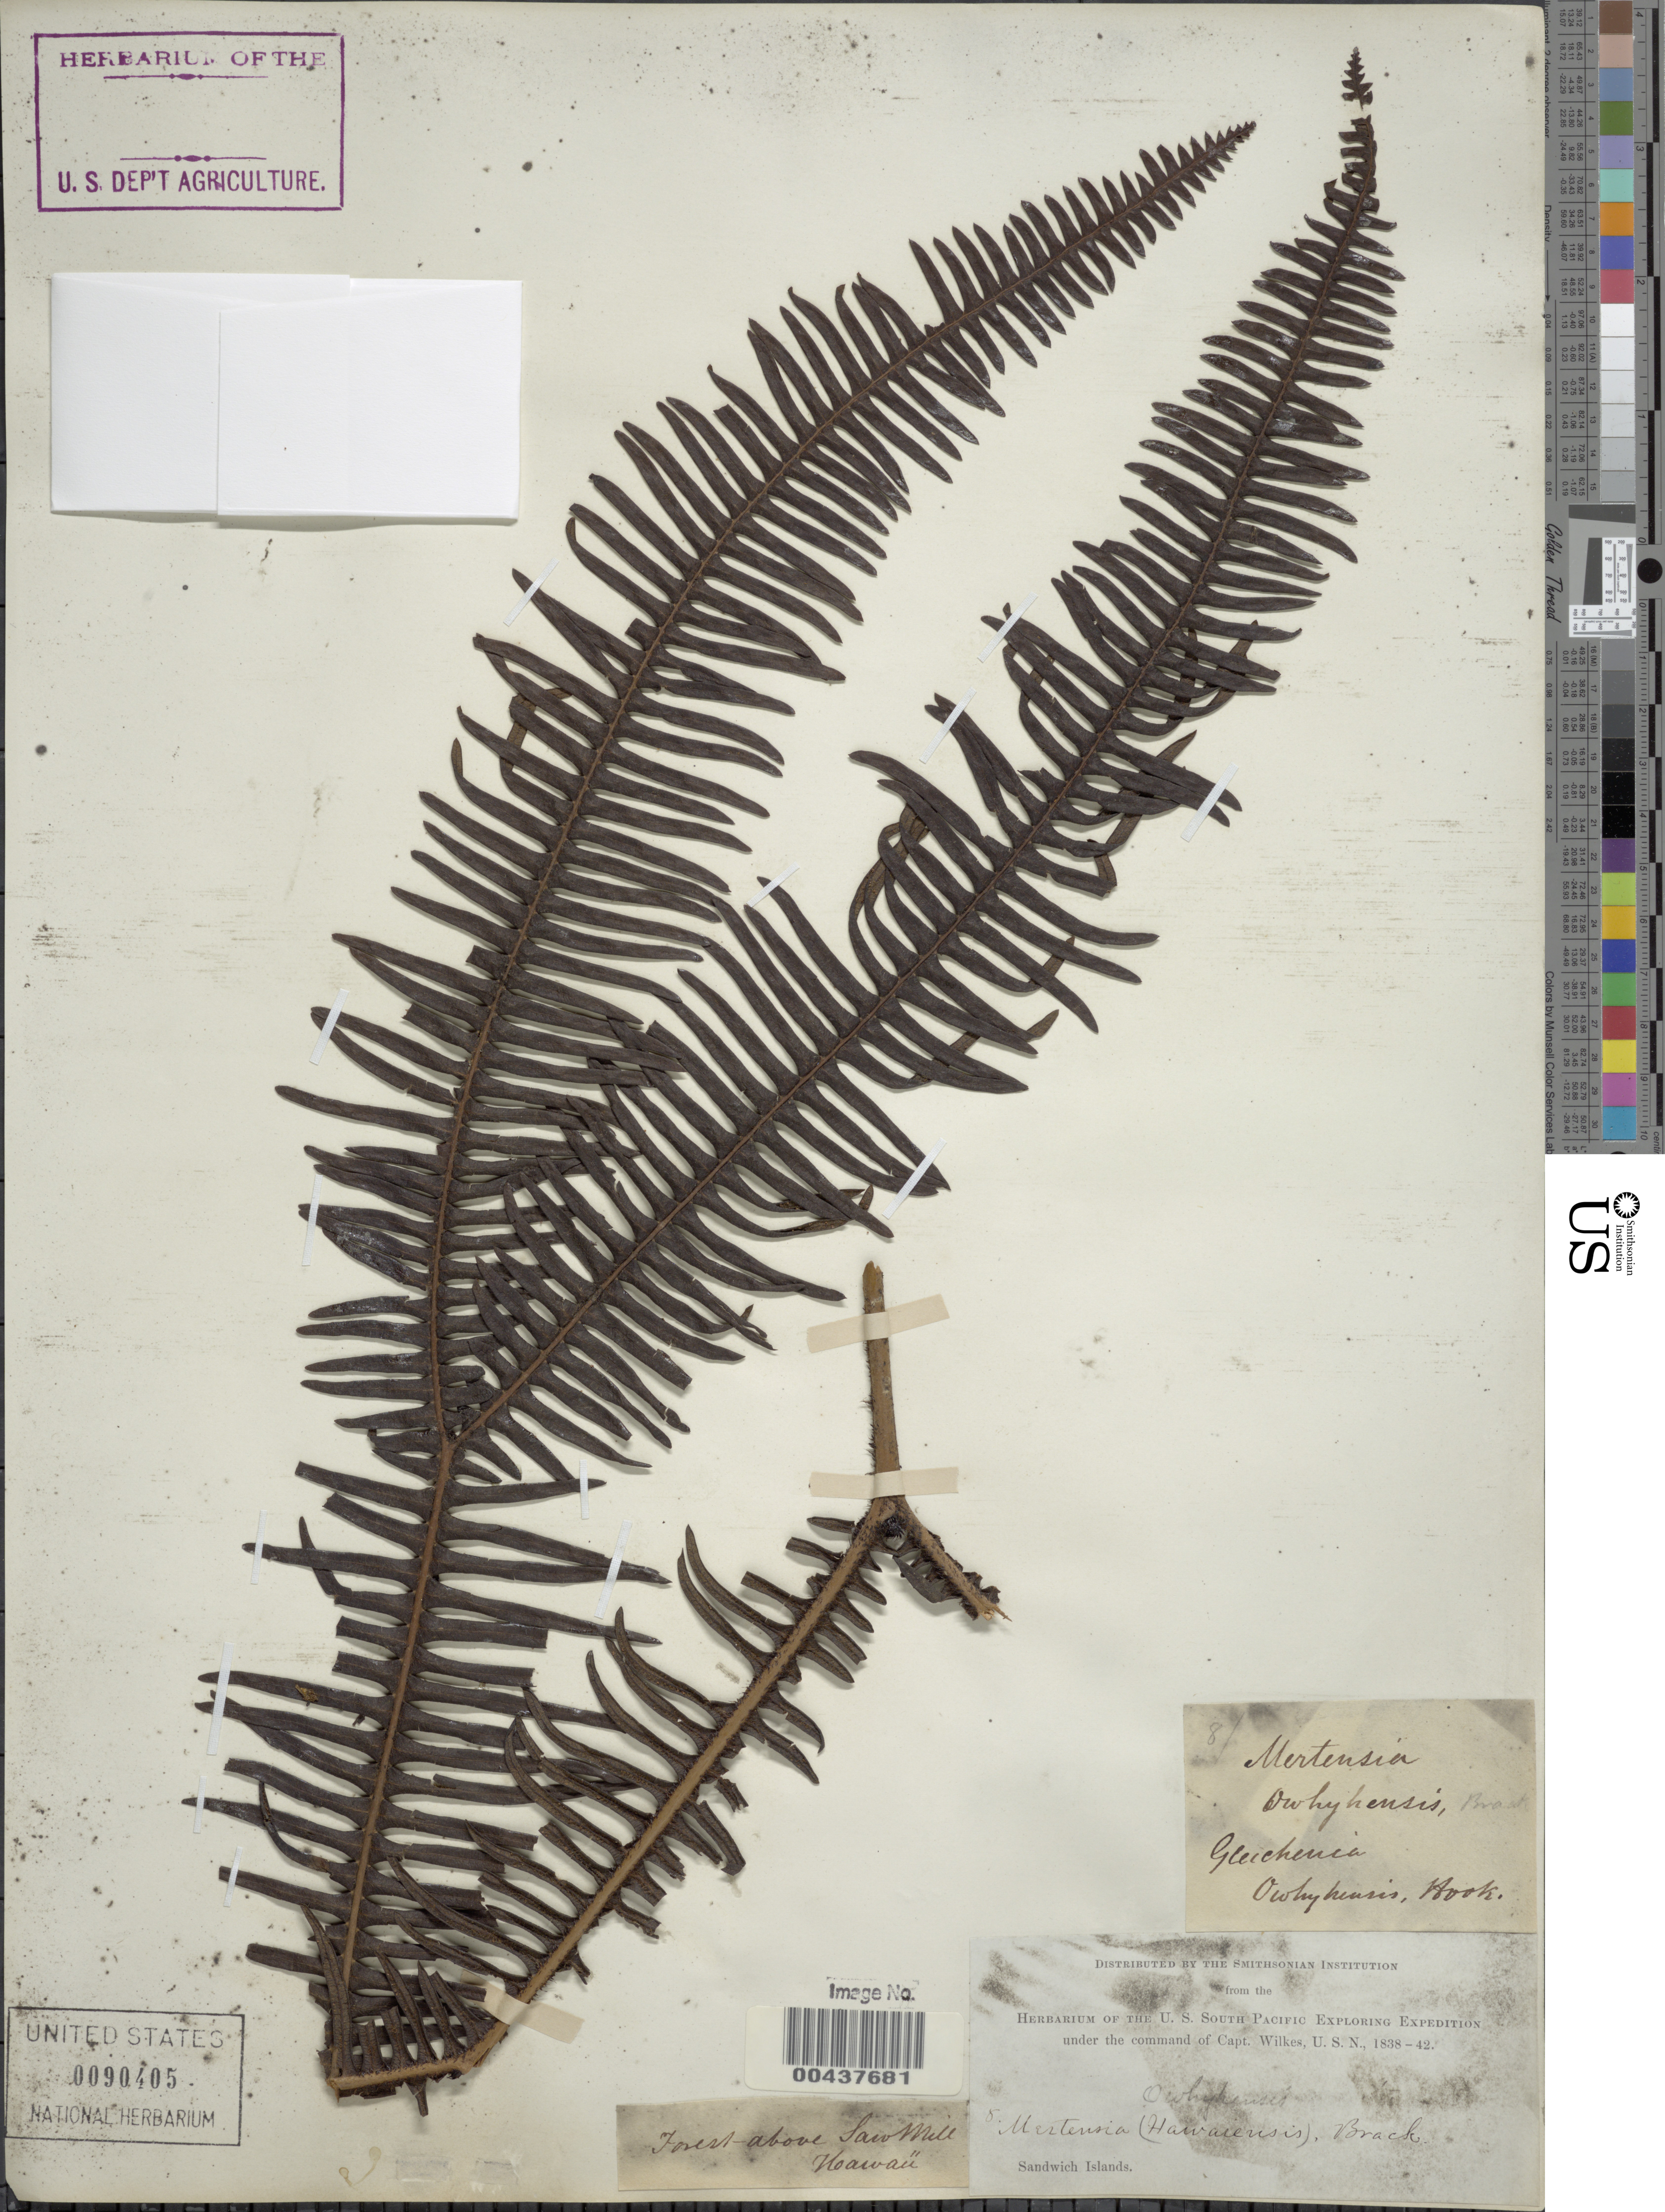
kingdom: Plantae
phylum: Tracheophyta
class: Polypodiopsida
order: Gleicheniales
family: Gleicheniaceae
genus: Dicranopteris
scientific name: Dicranopteris linearis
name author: (Burm. f.) Underw.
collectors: Wilkes Explor. Exped.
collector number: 6 or 8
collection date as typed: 1838 to -- --- 1842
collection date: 1838/1842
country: United States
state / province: Hawaii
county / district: Hawaii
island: Hawaii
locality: Forest above Saw Mill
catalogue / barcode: US 90405